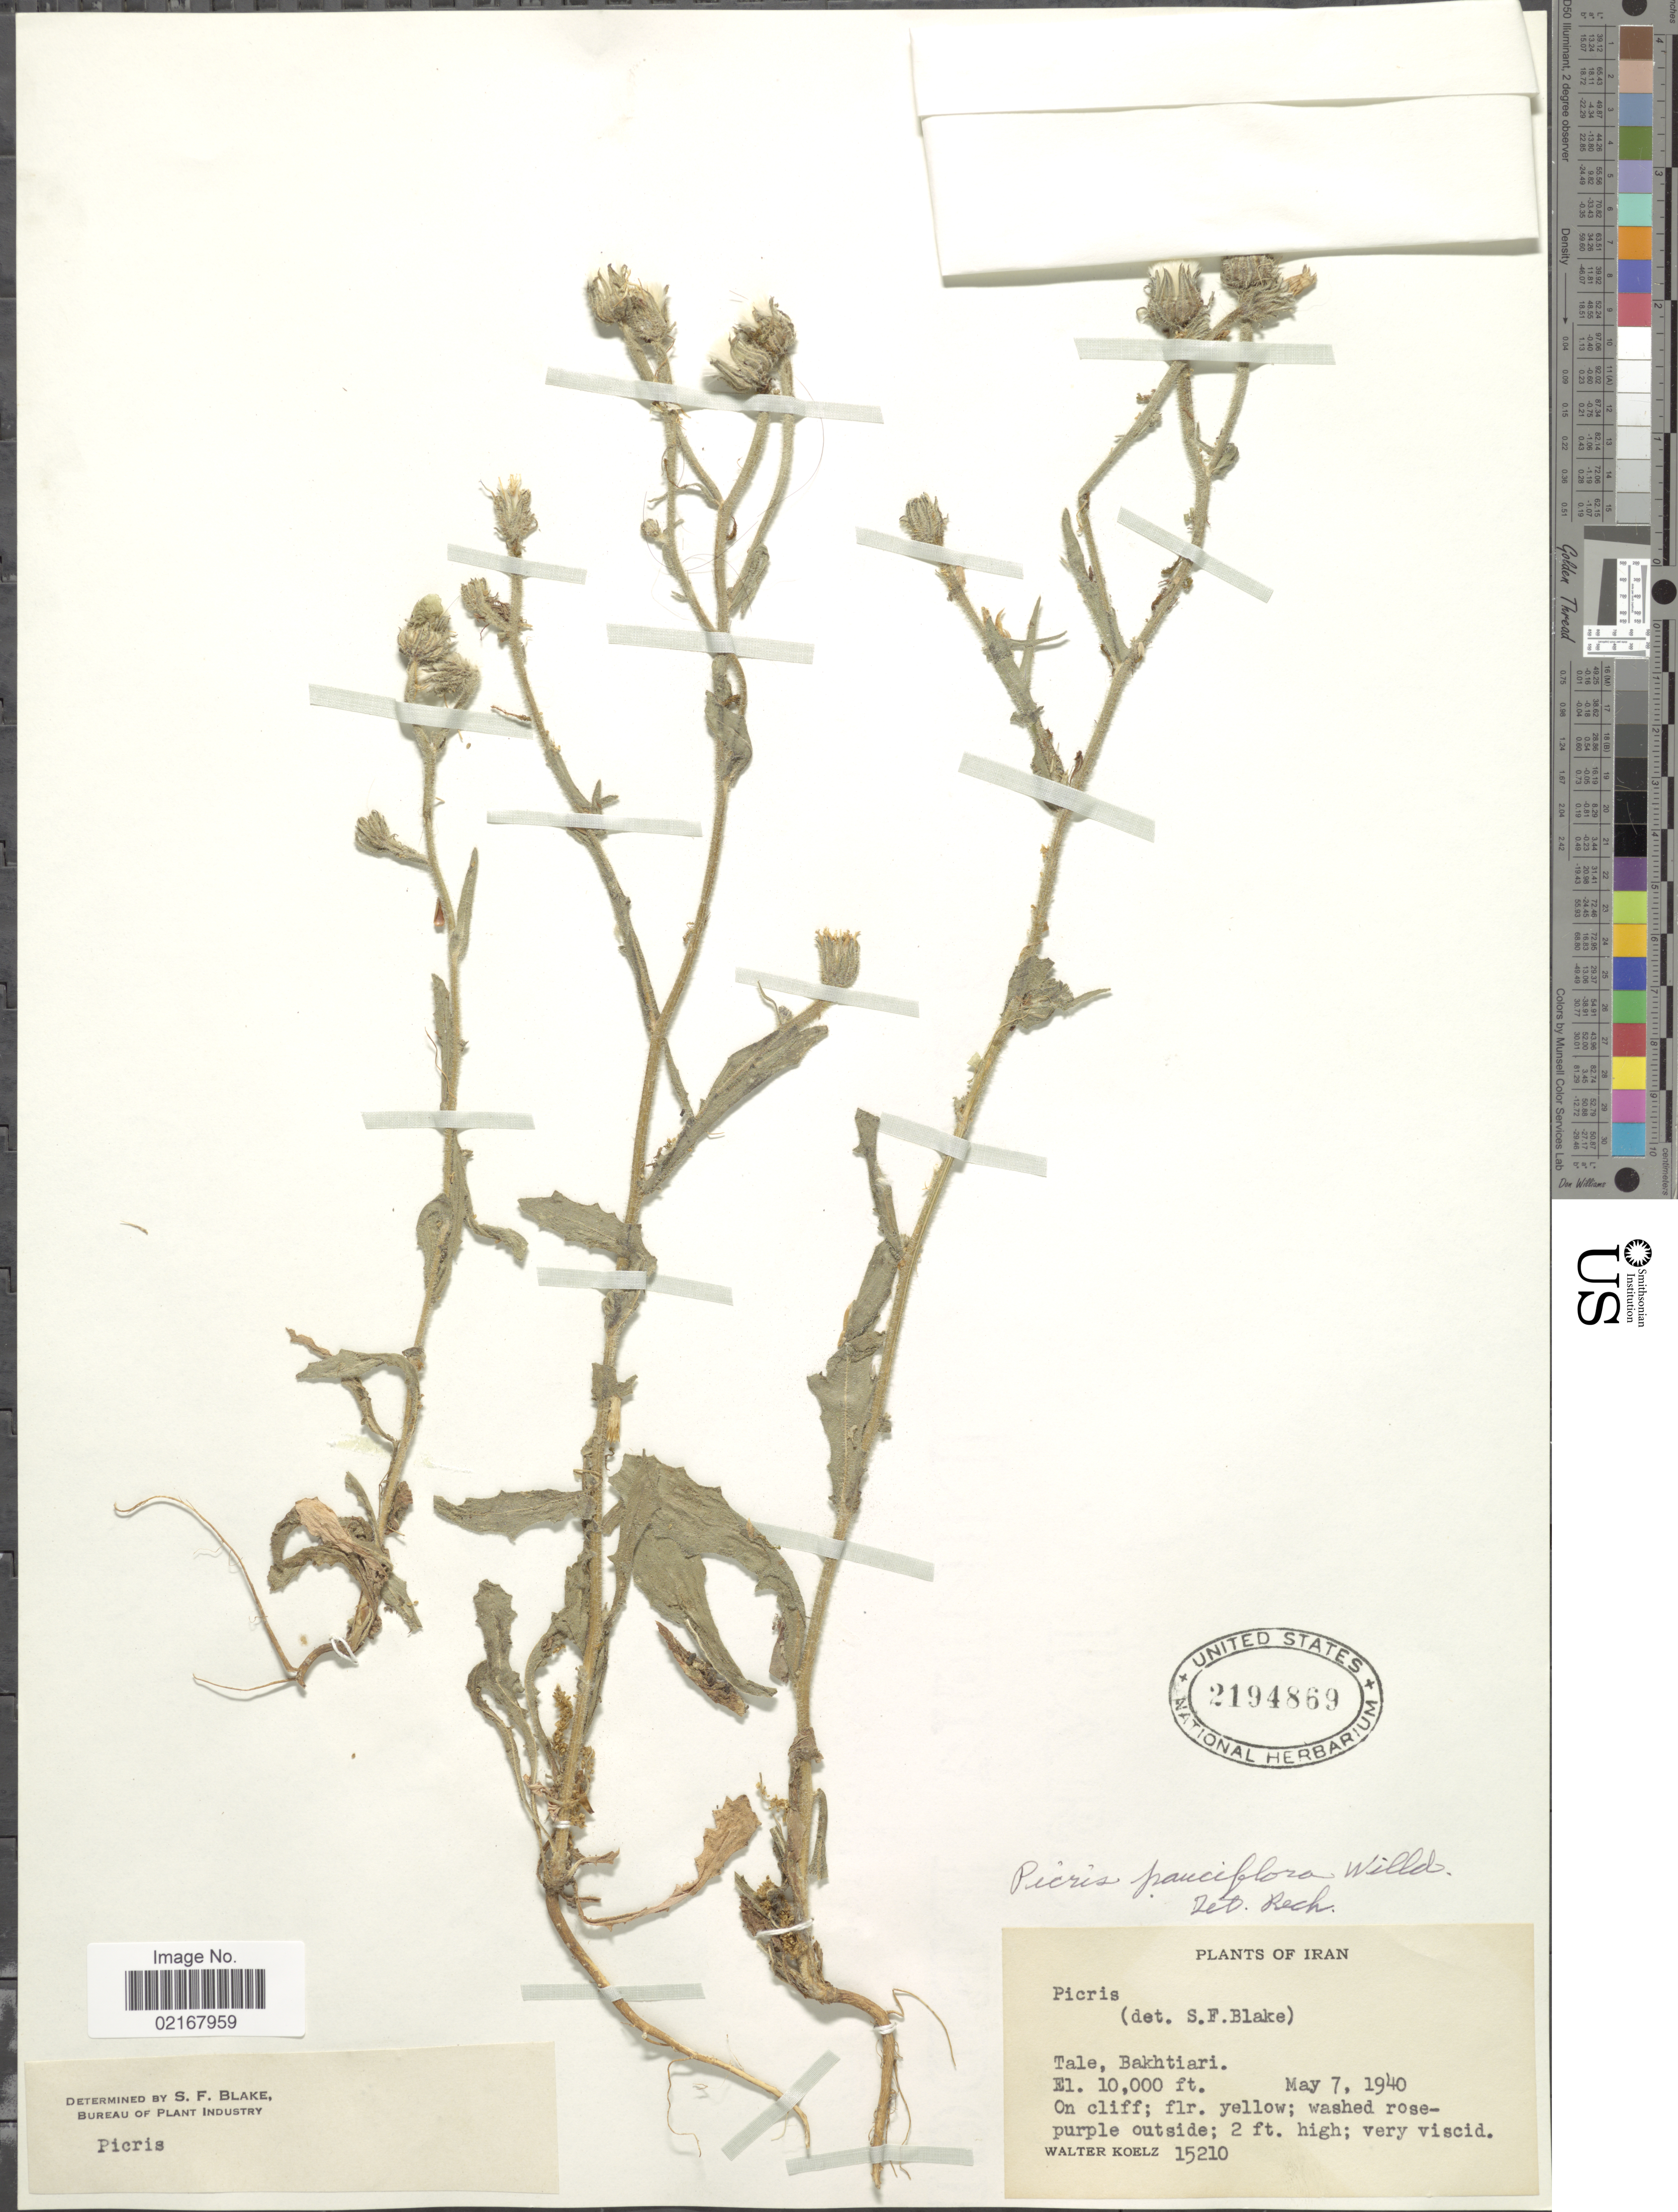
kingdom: Plantae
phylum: Tracheophyta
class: Magnoliopsida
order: Asterales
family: Asteraceae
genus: Picris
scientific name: Picris pauciflora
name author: Willd.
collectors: W. N. Koelz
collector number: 15210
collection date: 1940-05-07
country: Iran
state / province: Chahar Mahaal and Bakhtiari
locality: Tale, Bakhtiari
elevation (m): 3048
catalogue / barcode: US 2194869